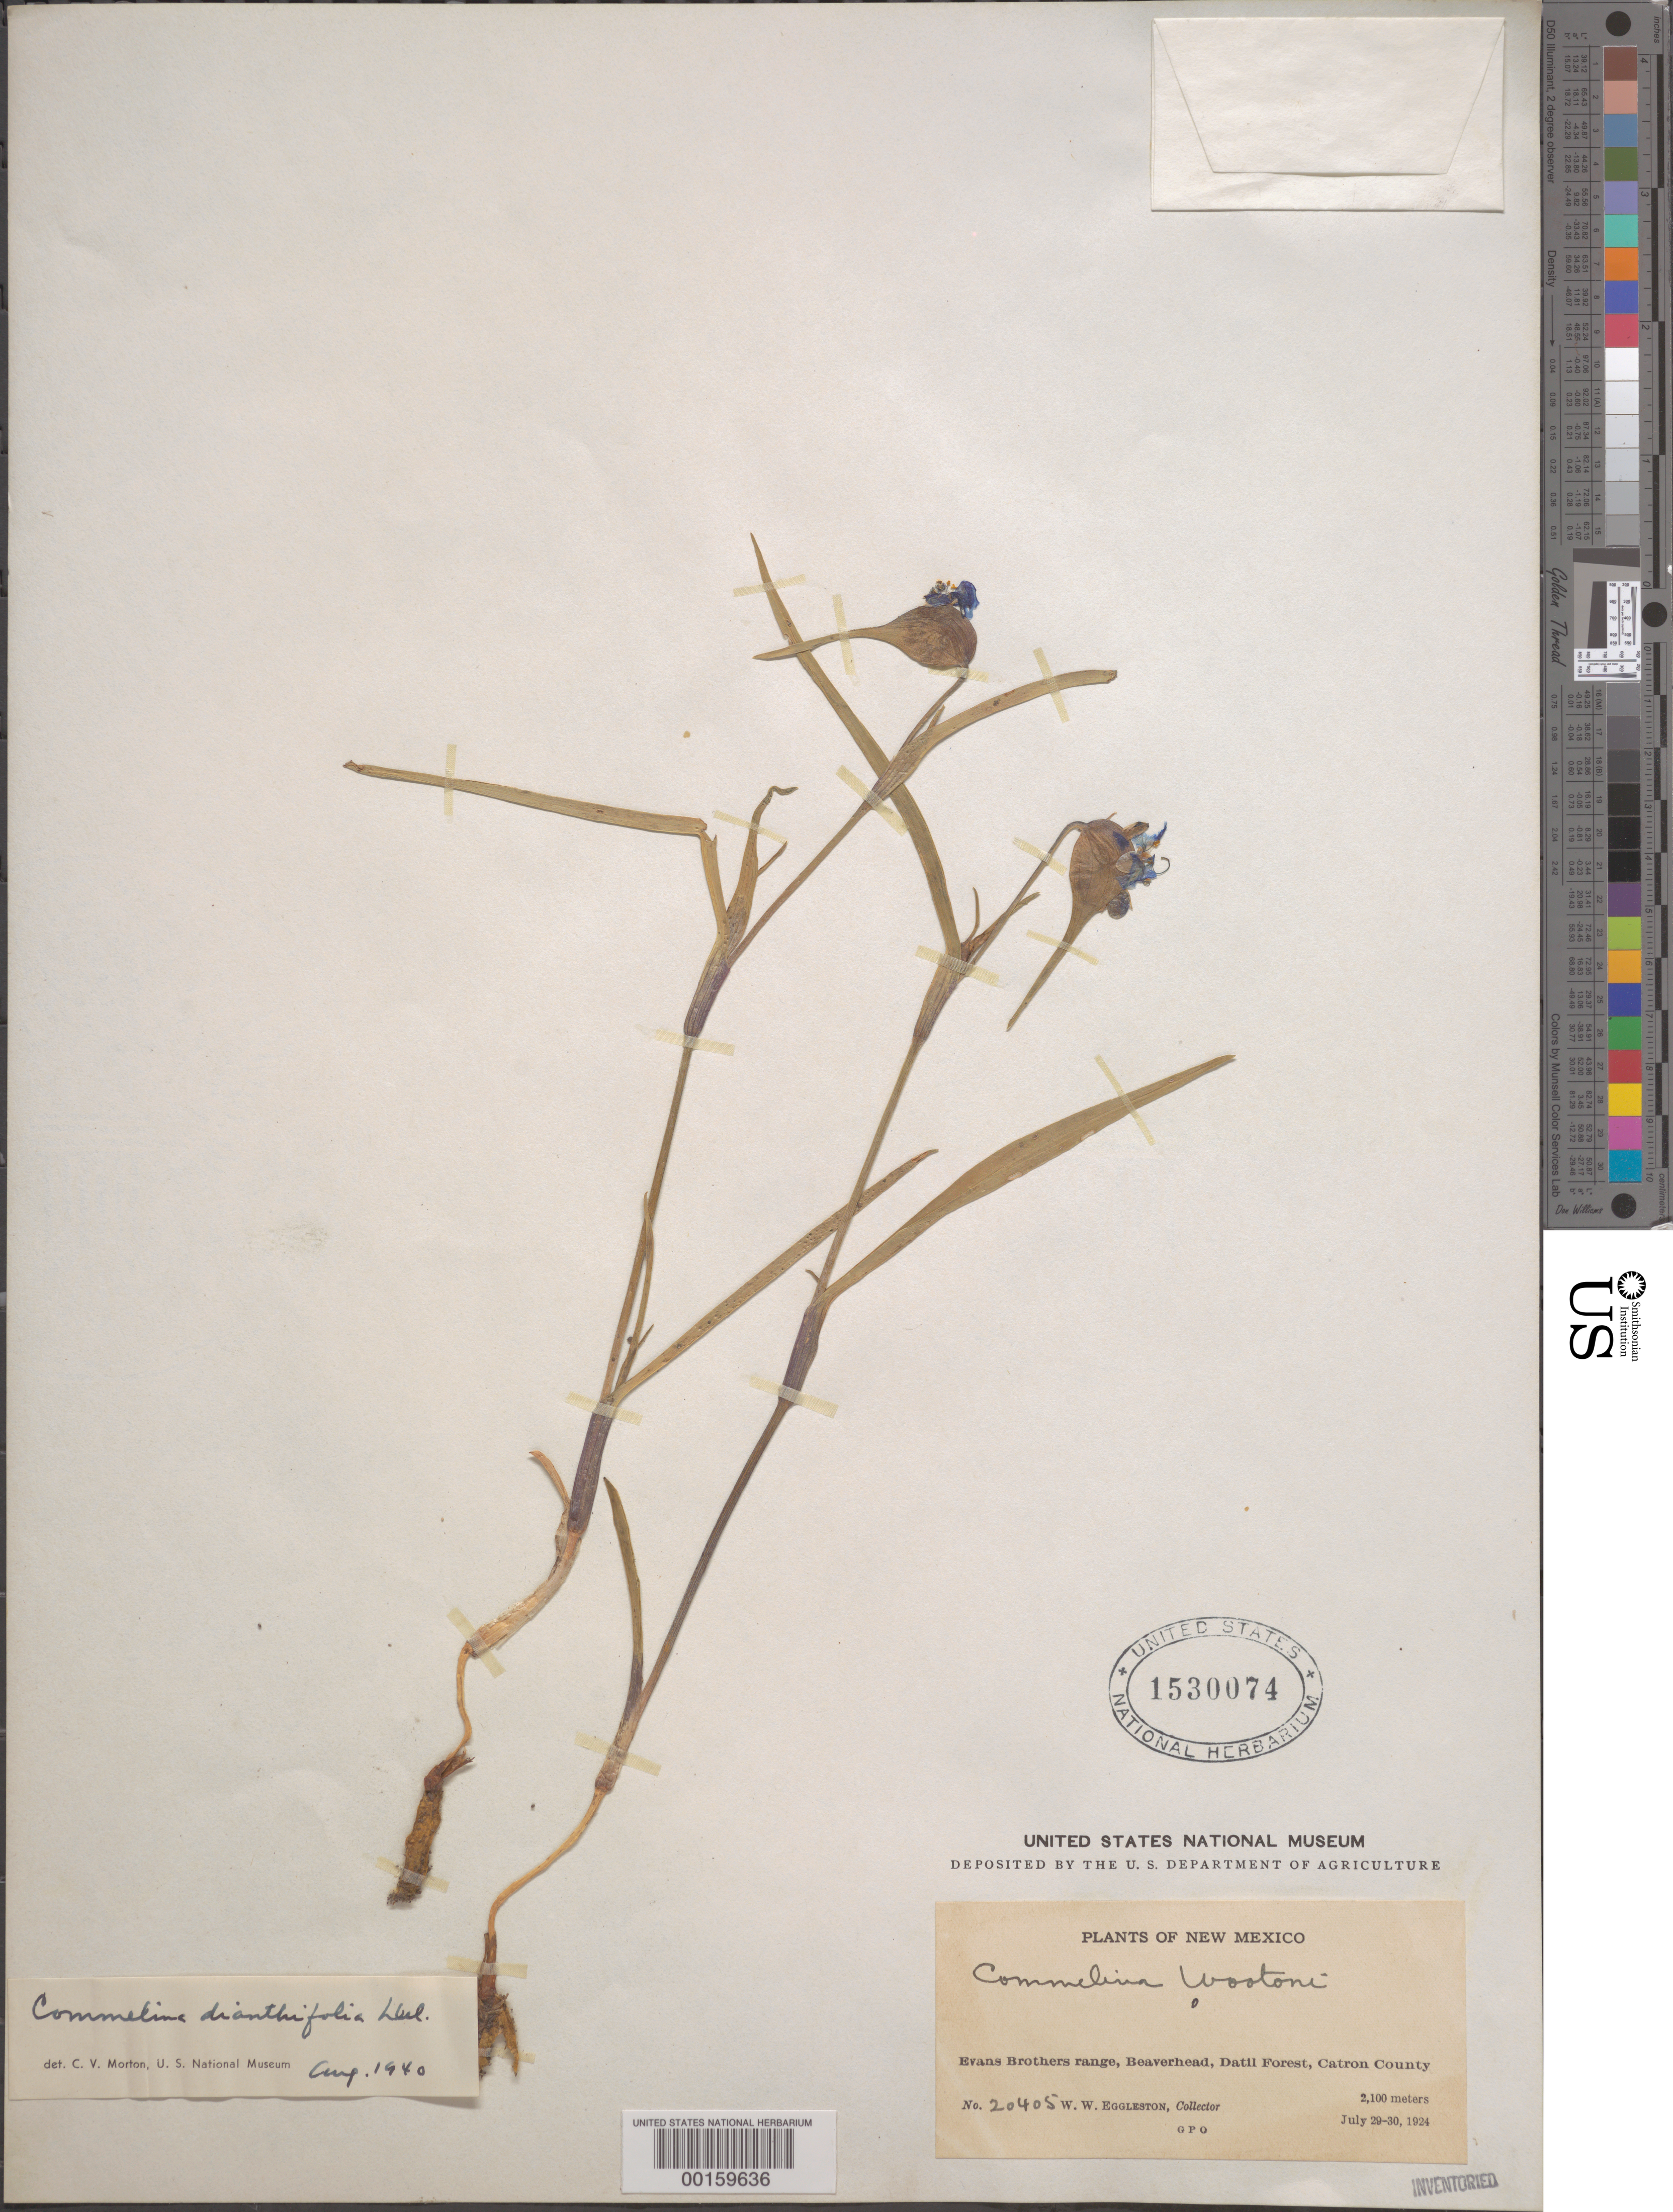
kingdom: Plantae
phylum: Tracheophyta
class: Liliopsida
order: Commelinales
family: Commelinaceae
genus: Commelina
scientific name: Commelina dianthifolia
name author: Redouté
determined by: Morton, C. V.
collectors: W. W. Eggleston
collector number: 20405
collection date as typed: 29 Jul 1930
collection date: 1930-07-29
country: United States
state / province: New Mexico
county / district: Catron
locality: Datil forest, beaverhead, evans brothers range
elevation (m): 2100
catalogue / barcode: US 1530074